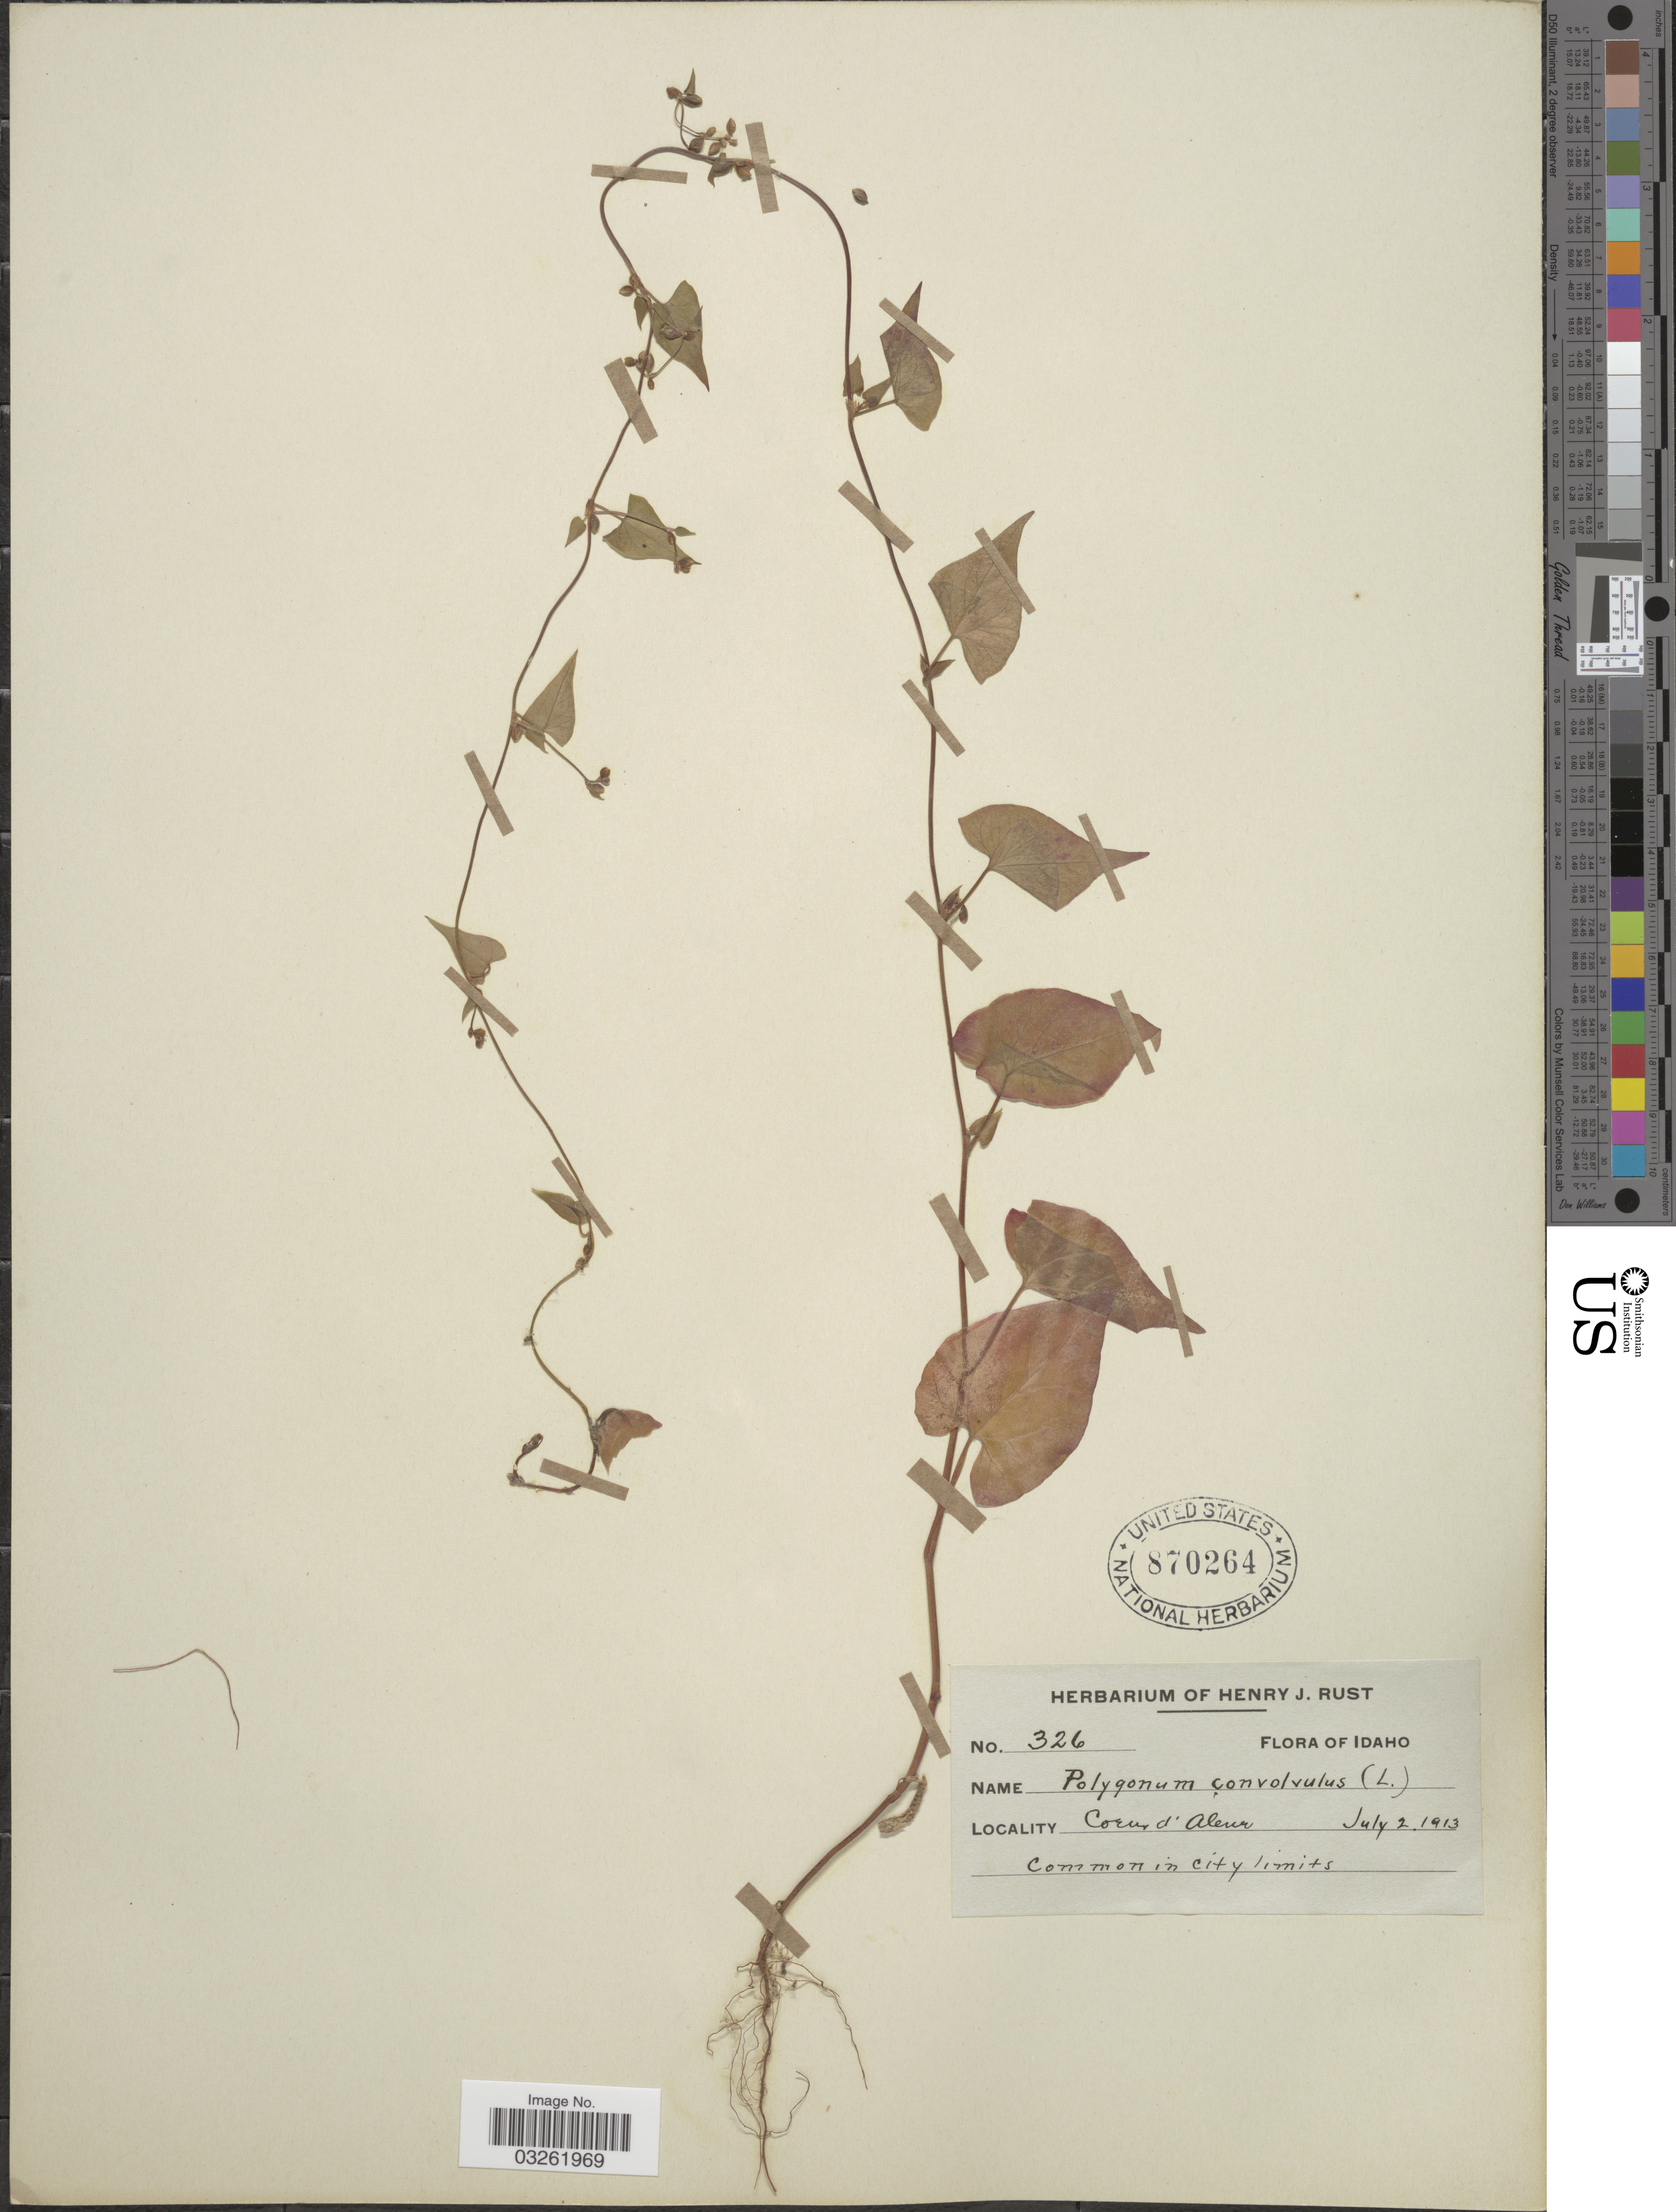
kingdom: Plantae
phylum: Tracheophyta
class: Magnoliopsida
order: Caryophyllales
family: Polygonaceae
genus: Fallopia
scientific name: Fallopia convolvulus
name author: (L.) Á. Löve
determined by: Strong, M. T., (US), Smithsonian Institution - National Museum of Natural History (UNITED STATES)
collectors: ex herb. Henry J. Rust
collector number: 326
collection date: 1913-07-02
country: United States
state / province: Idaho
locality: Coeur d'Alene.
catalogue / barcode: US 870264